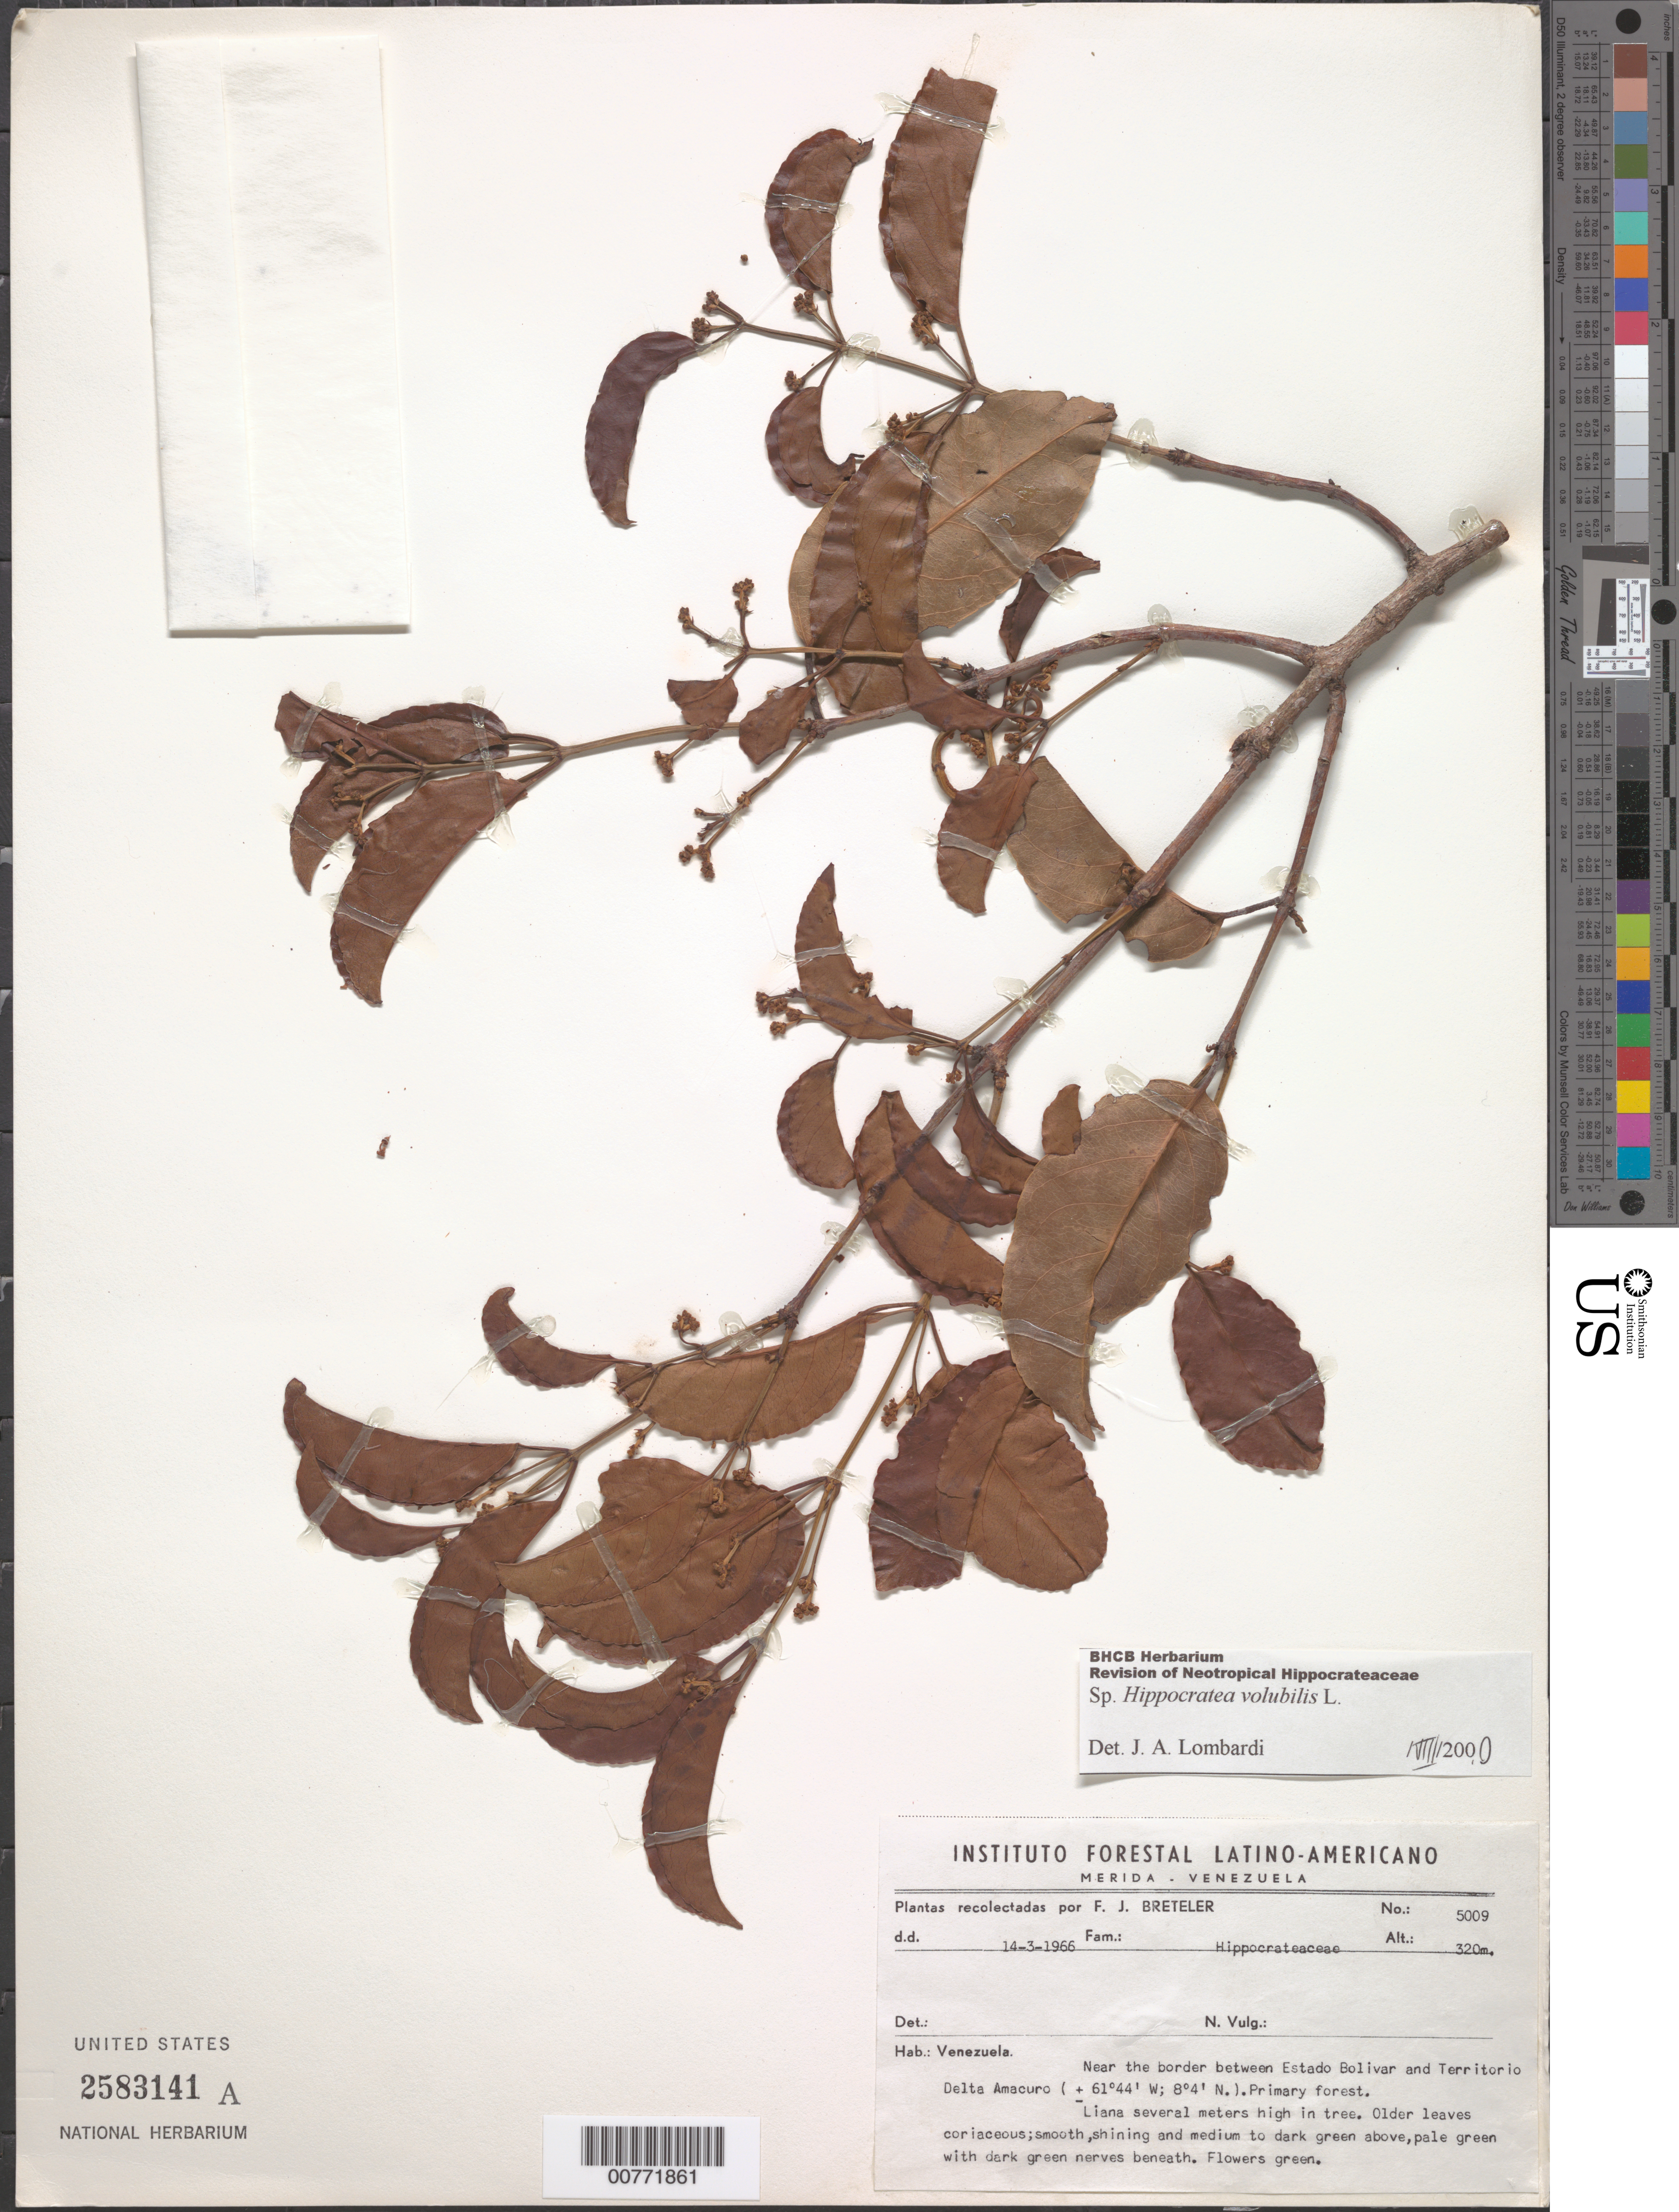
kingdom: Plantae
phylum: Tracheophyta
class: Magnoliopsida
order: Celastrales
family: Celastraceae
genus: Hippocratea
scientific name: Hippocratea volubilis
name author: L.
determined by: Lombardi, Julio A.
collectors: F. J. Breteler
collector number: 5009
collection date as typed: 14-Mar-66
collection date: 1966-03-14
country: Venezuela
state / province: Delta Amacuro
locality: Río Grande o Toro, near border between Estado Bolívar and Territorío Delta Amacuro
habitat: Primary forest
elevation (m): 320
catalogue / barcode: US 2583141A